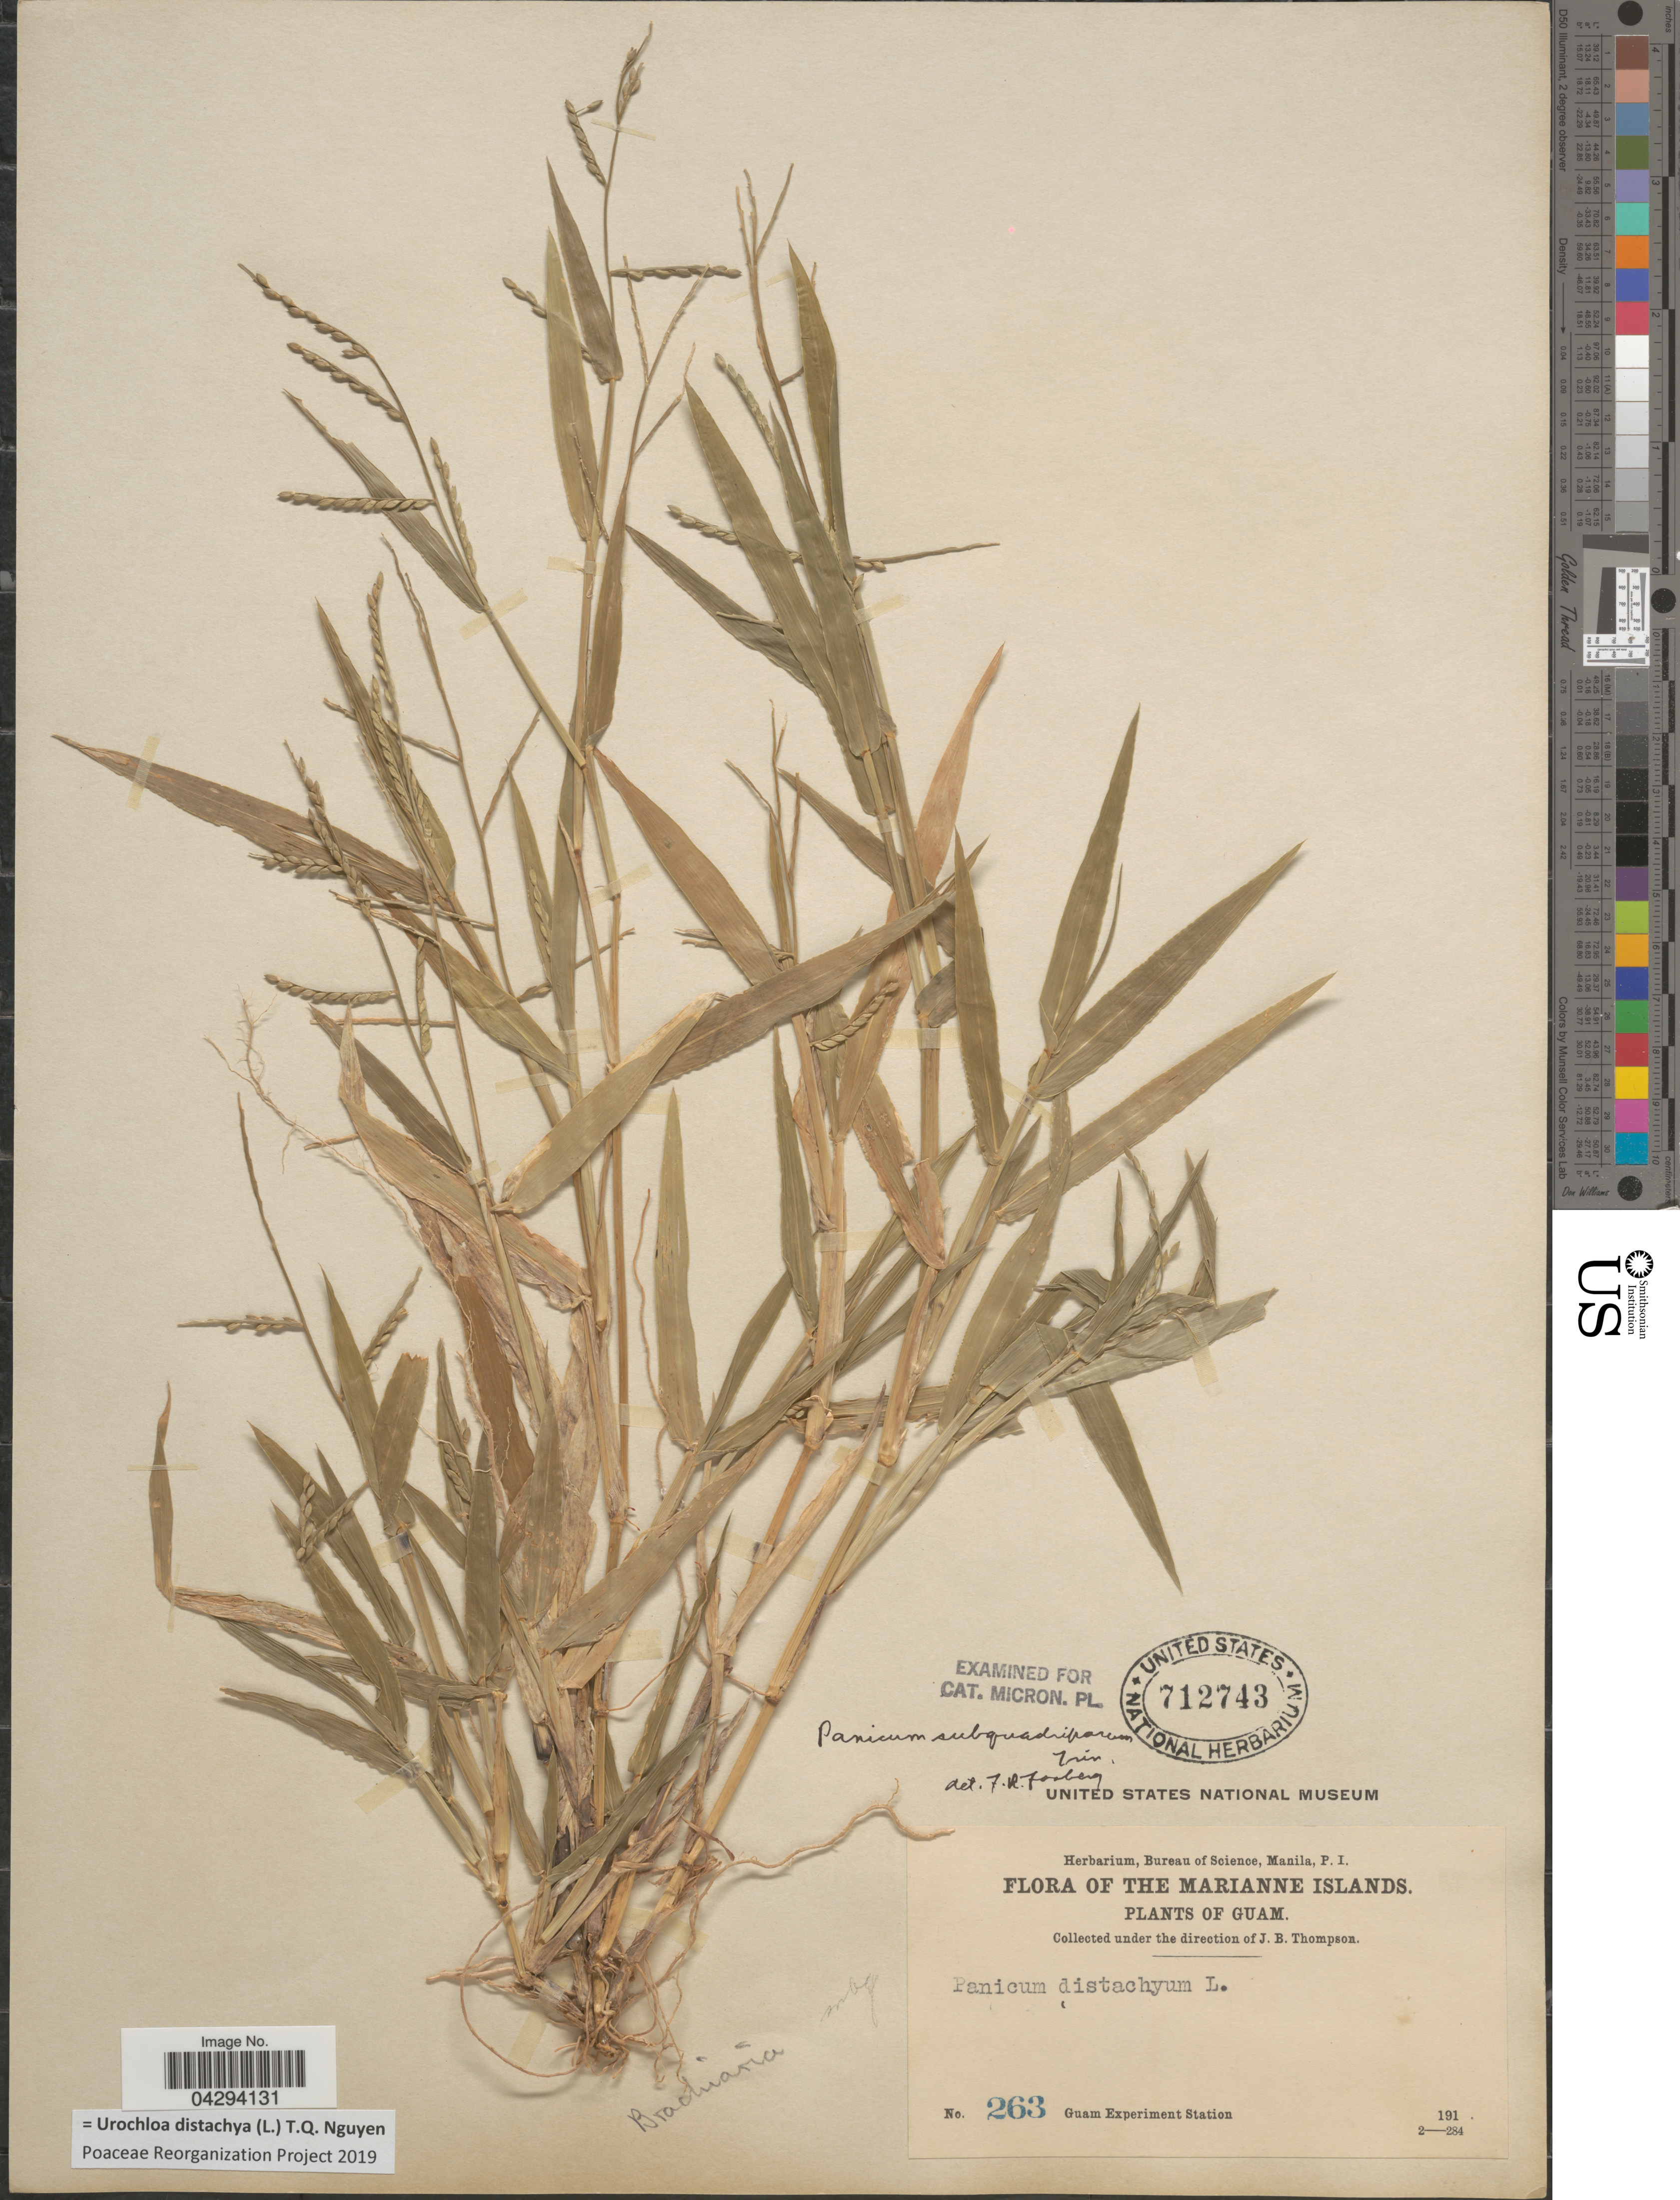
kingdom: Plantae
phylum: Tracheophyta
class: Liliopsida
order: Poales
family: Poaceae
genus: Urochloa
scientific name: Urochloa distachya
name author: (L.) T.Q. Nguyen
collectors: J. B. Thompson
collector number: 263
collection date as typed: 191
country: Guam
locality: The Marianne Islands. Guam Experiment Station.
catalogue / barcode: US 712743